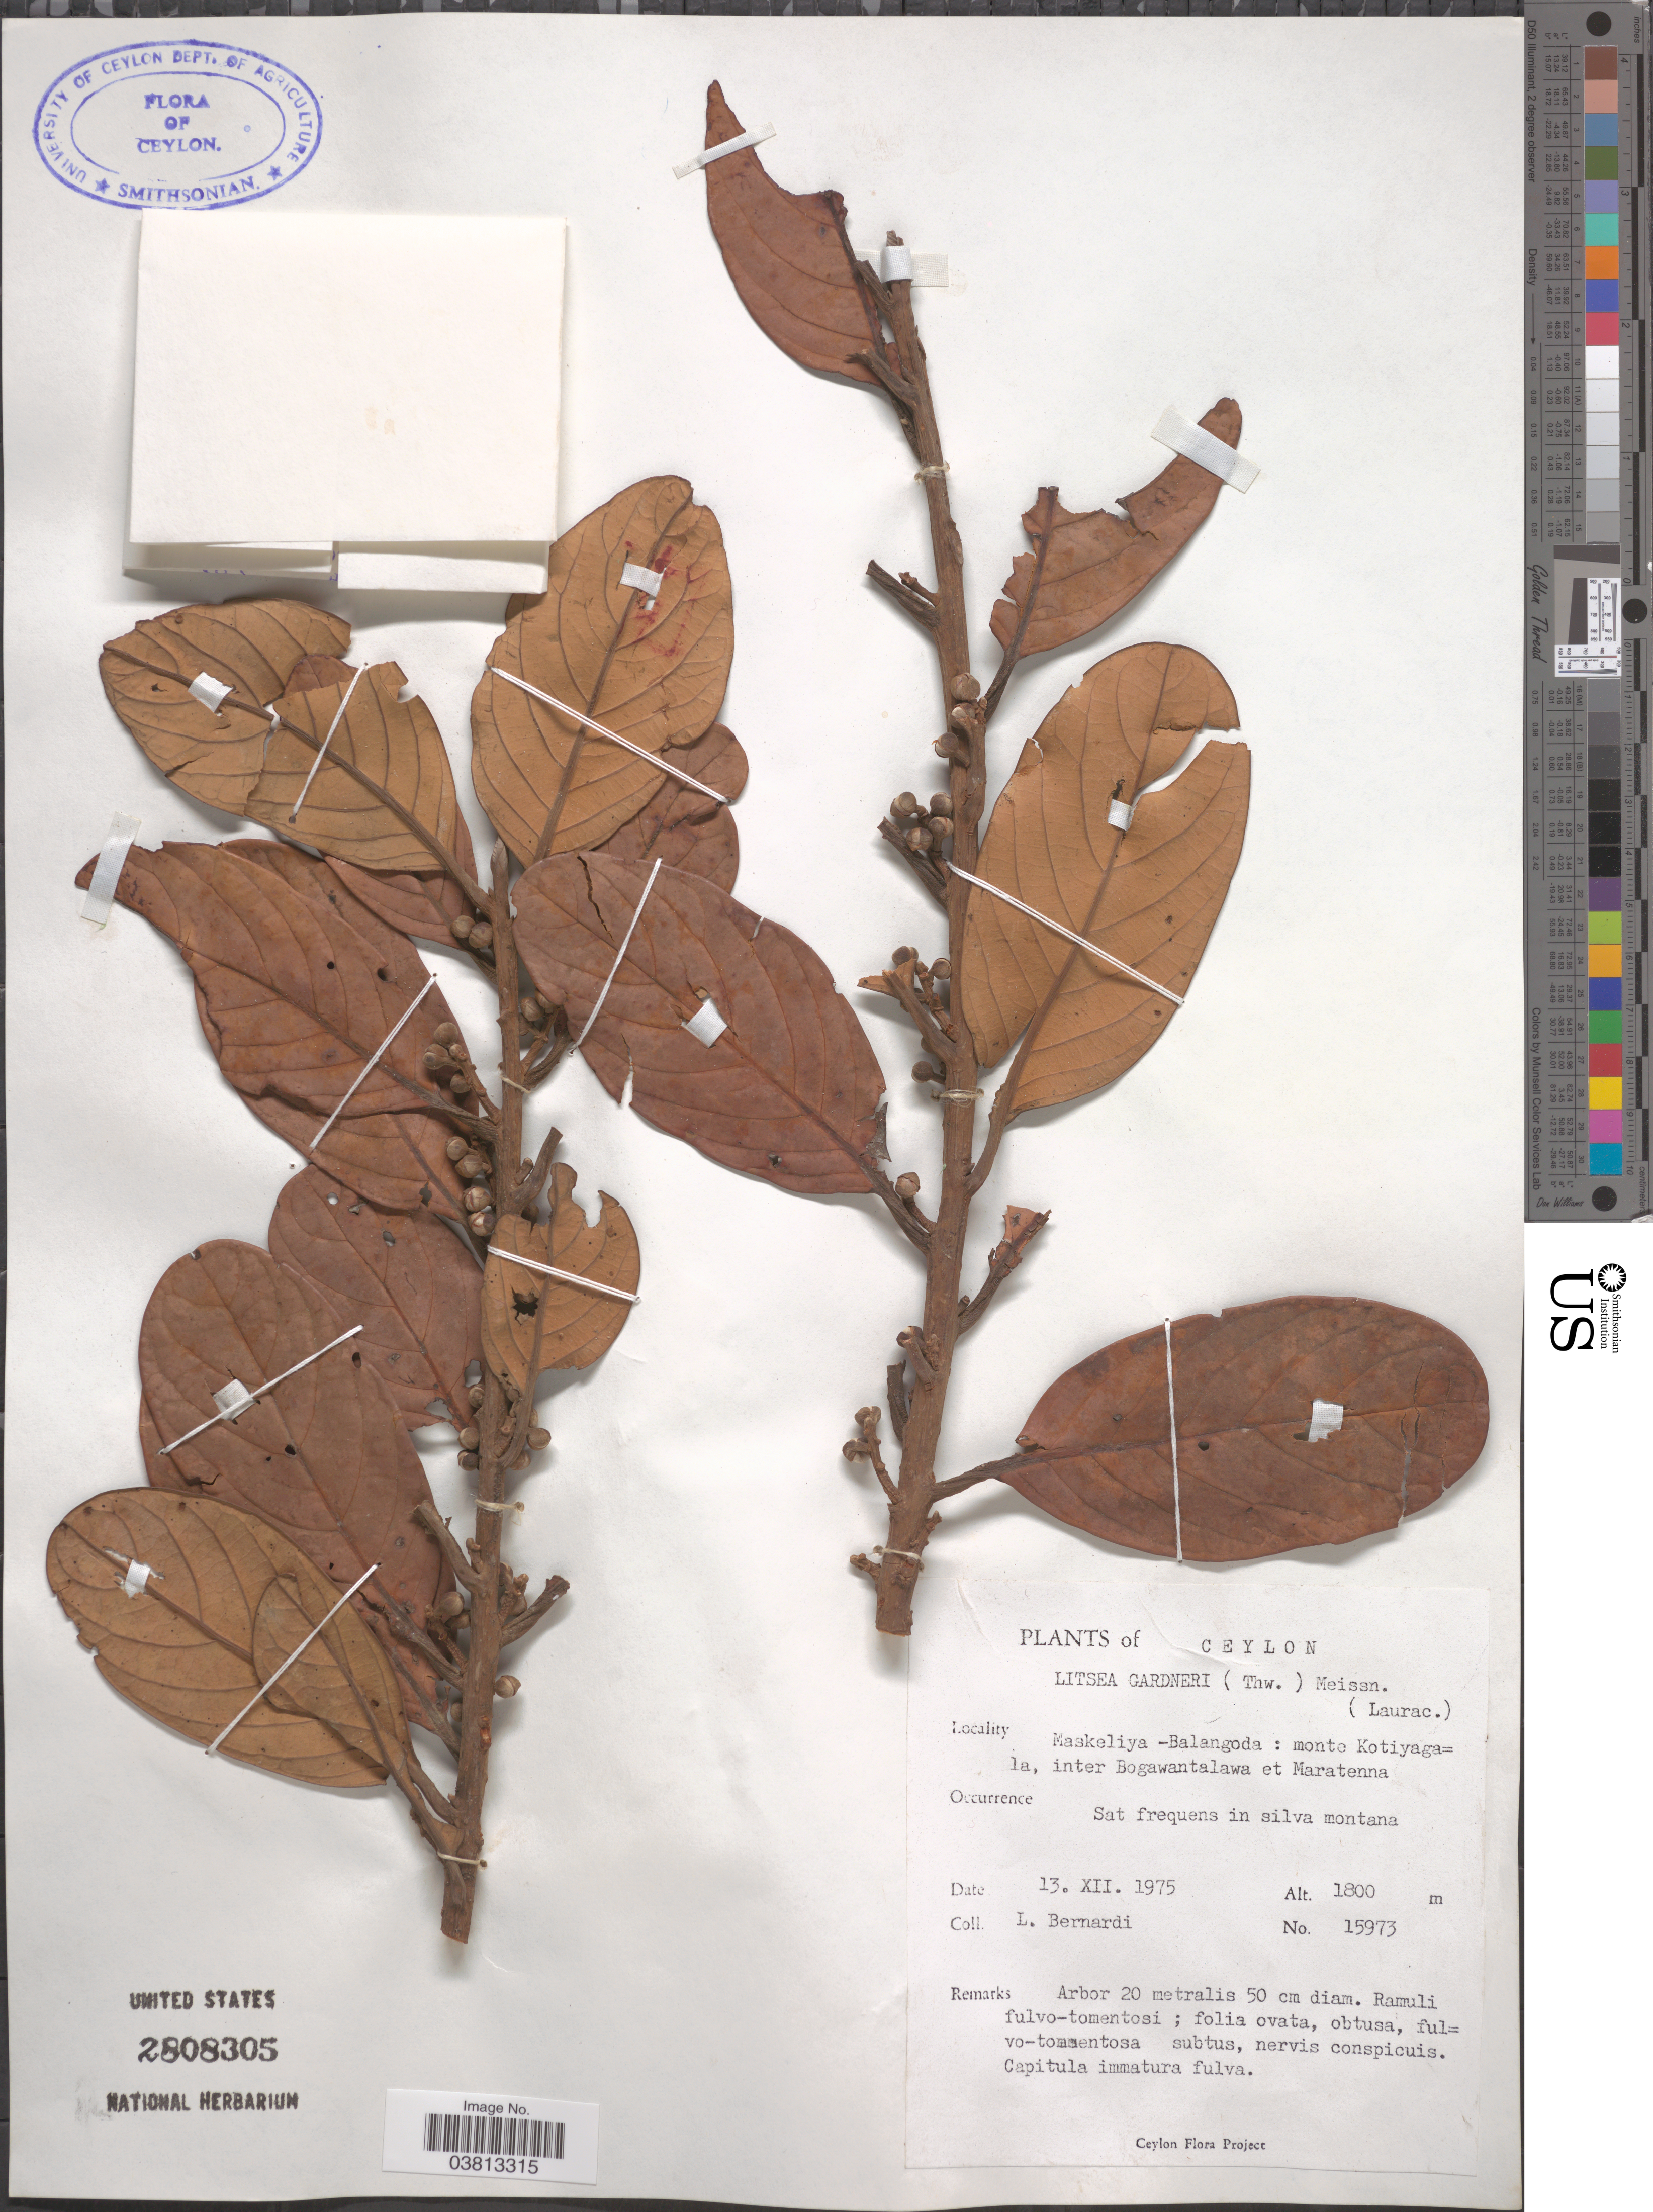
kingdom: Plantae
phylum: Tracheophyta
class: Magnoliopsida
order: Laurales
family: Lauraceae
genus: Litsea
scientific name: Litsea gardneri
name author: Meisn.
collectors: L. Bernardi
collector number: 15973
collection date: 1975-12-13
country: Sri Lanka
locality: Ceylon. Maskeliya - Balangoda: monte Kotyaga= la, inter Bogawantalawa et Maratenna. Sat frequens in silva montana.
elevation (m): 1800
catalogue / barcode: US 2808305